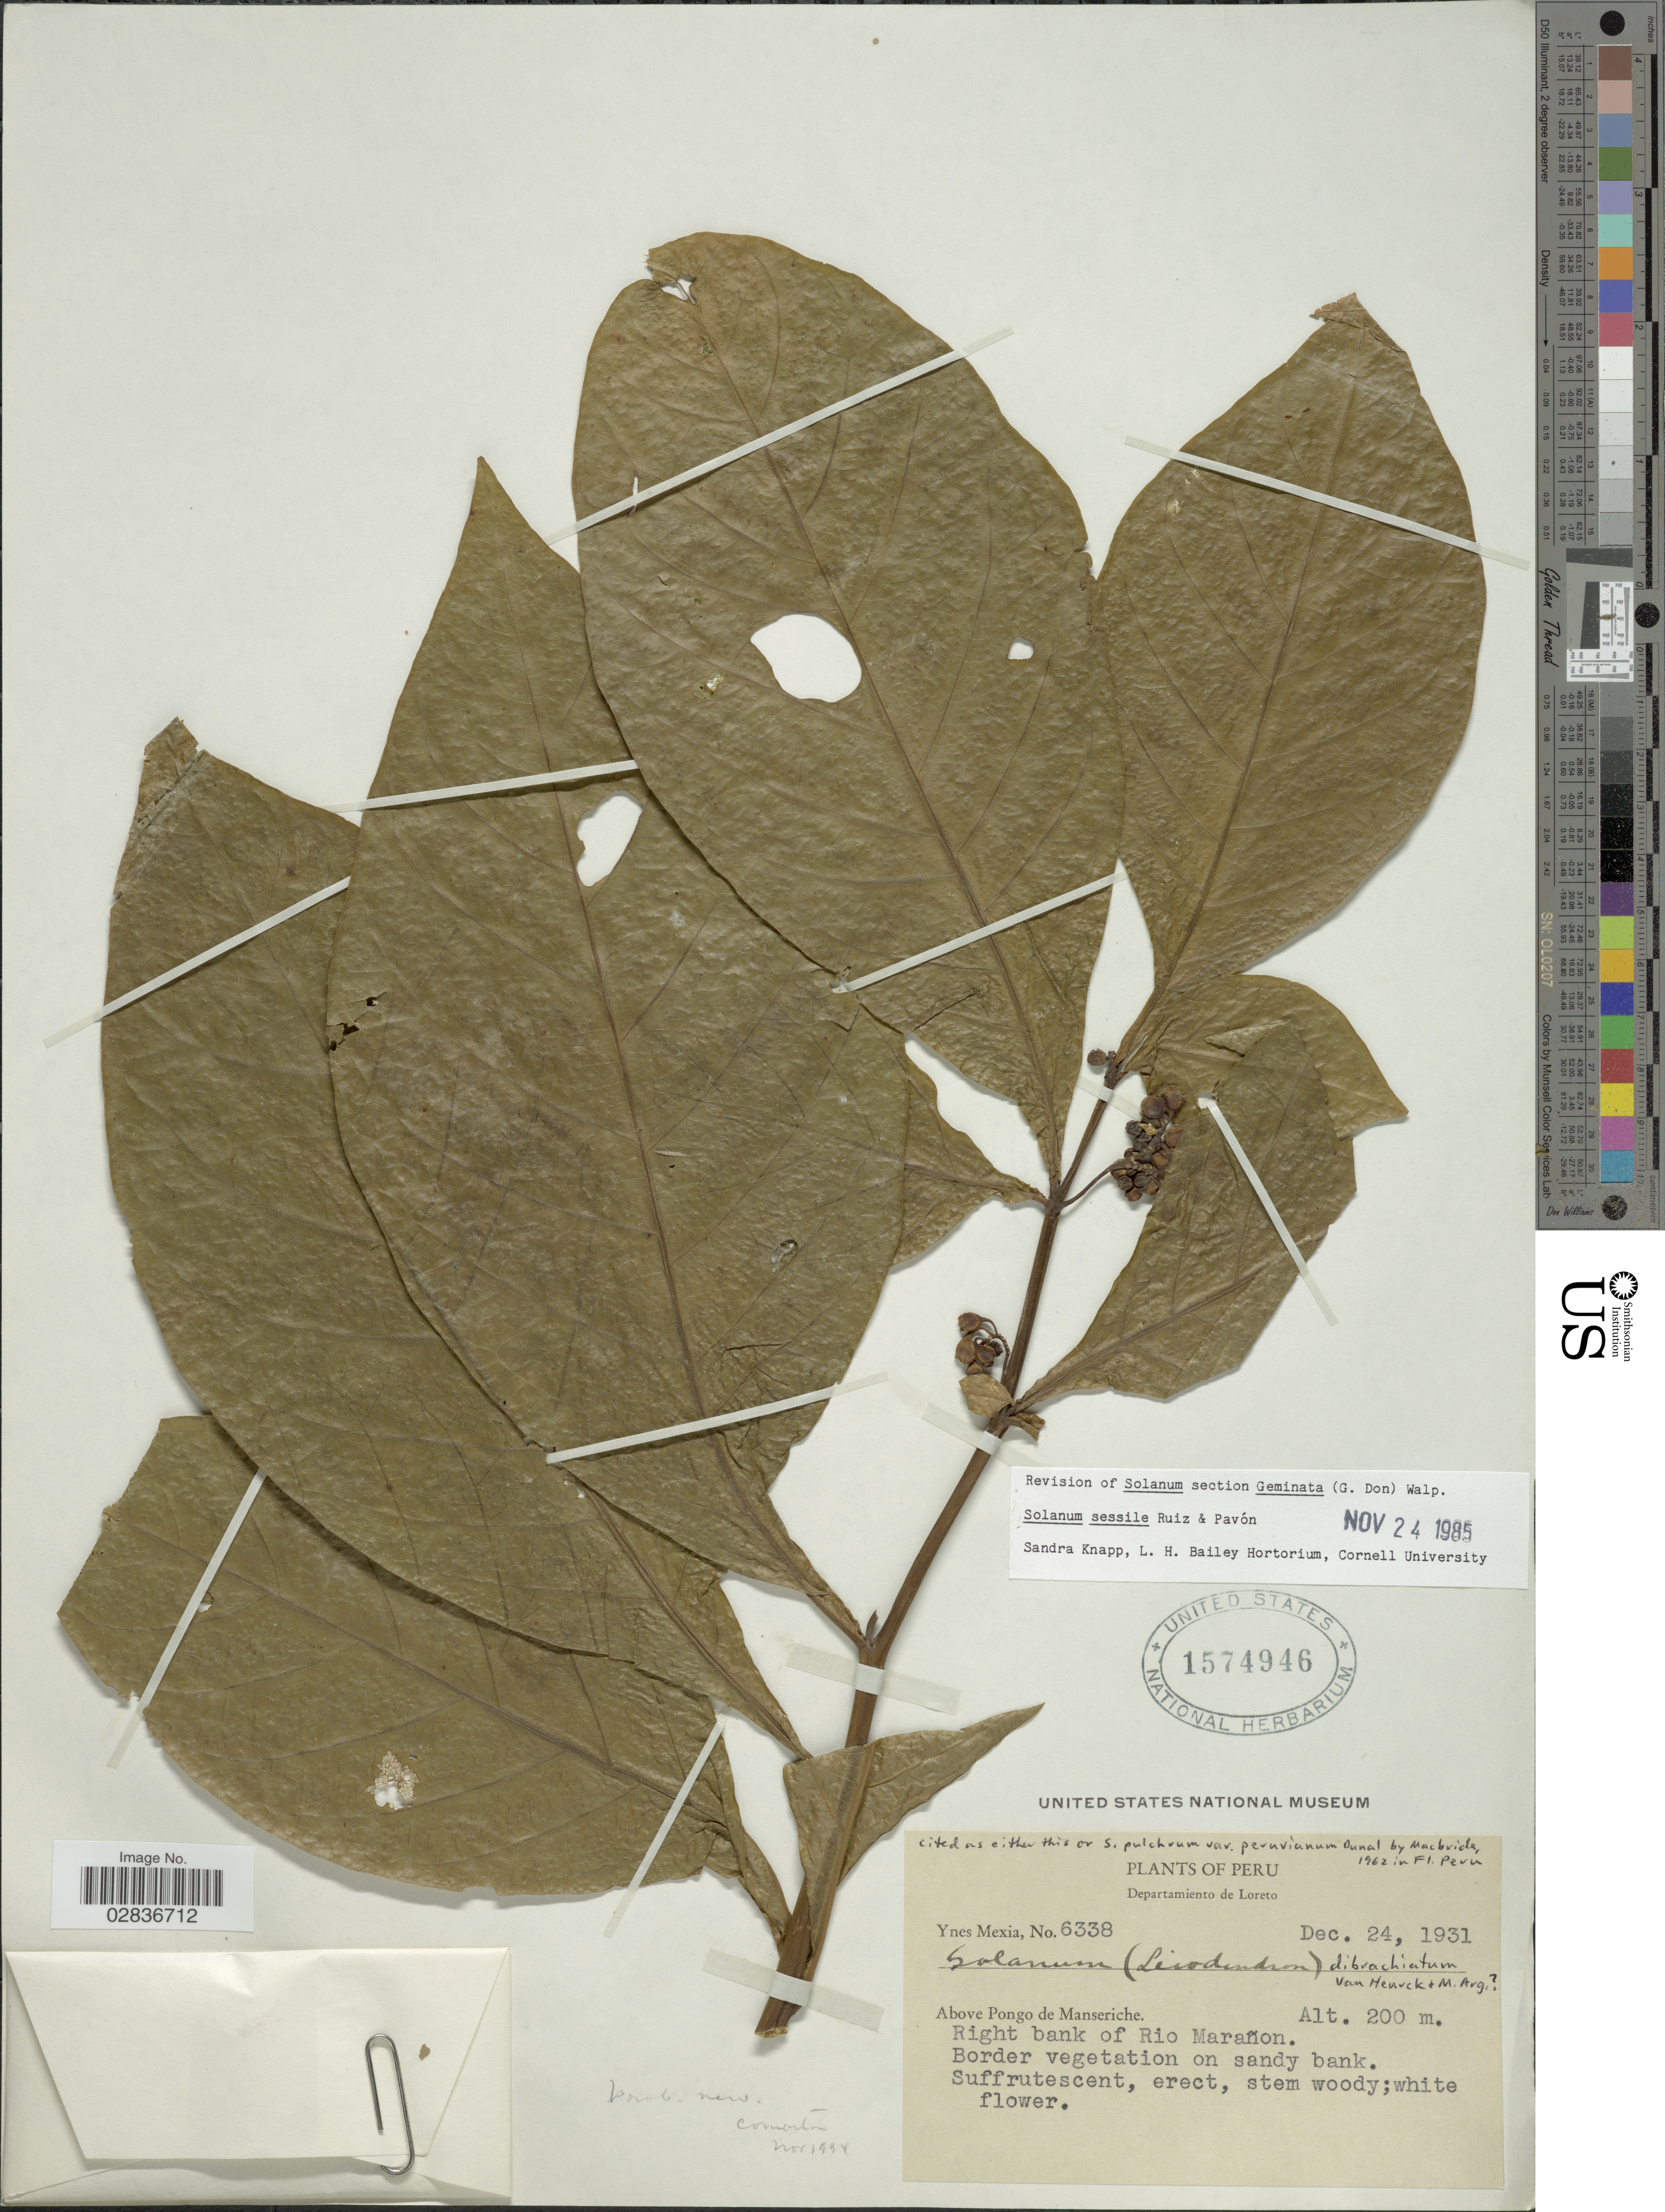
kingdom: Plantae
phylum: Tracheophyta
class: Magnoliopsida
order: Solanales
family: Solanaceae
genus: Solanum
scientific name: Solanum sessile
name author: Dunal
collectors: Y. Mexia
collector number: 6338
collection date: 1931-12-24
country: Peru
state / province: Loreto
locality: Departamento de Loreto. Above Pongo de Manseriche. Right bank of Rio Marañon.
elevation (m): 200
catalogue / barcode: US 1574946